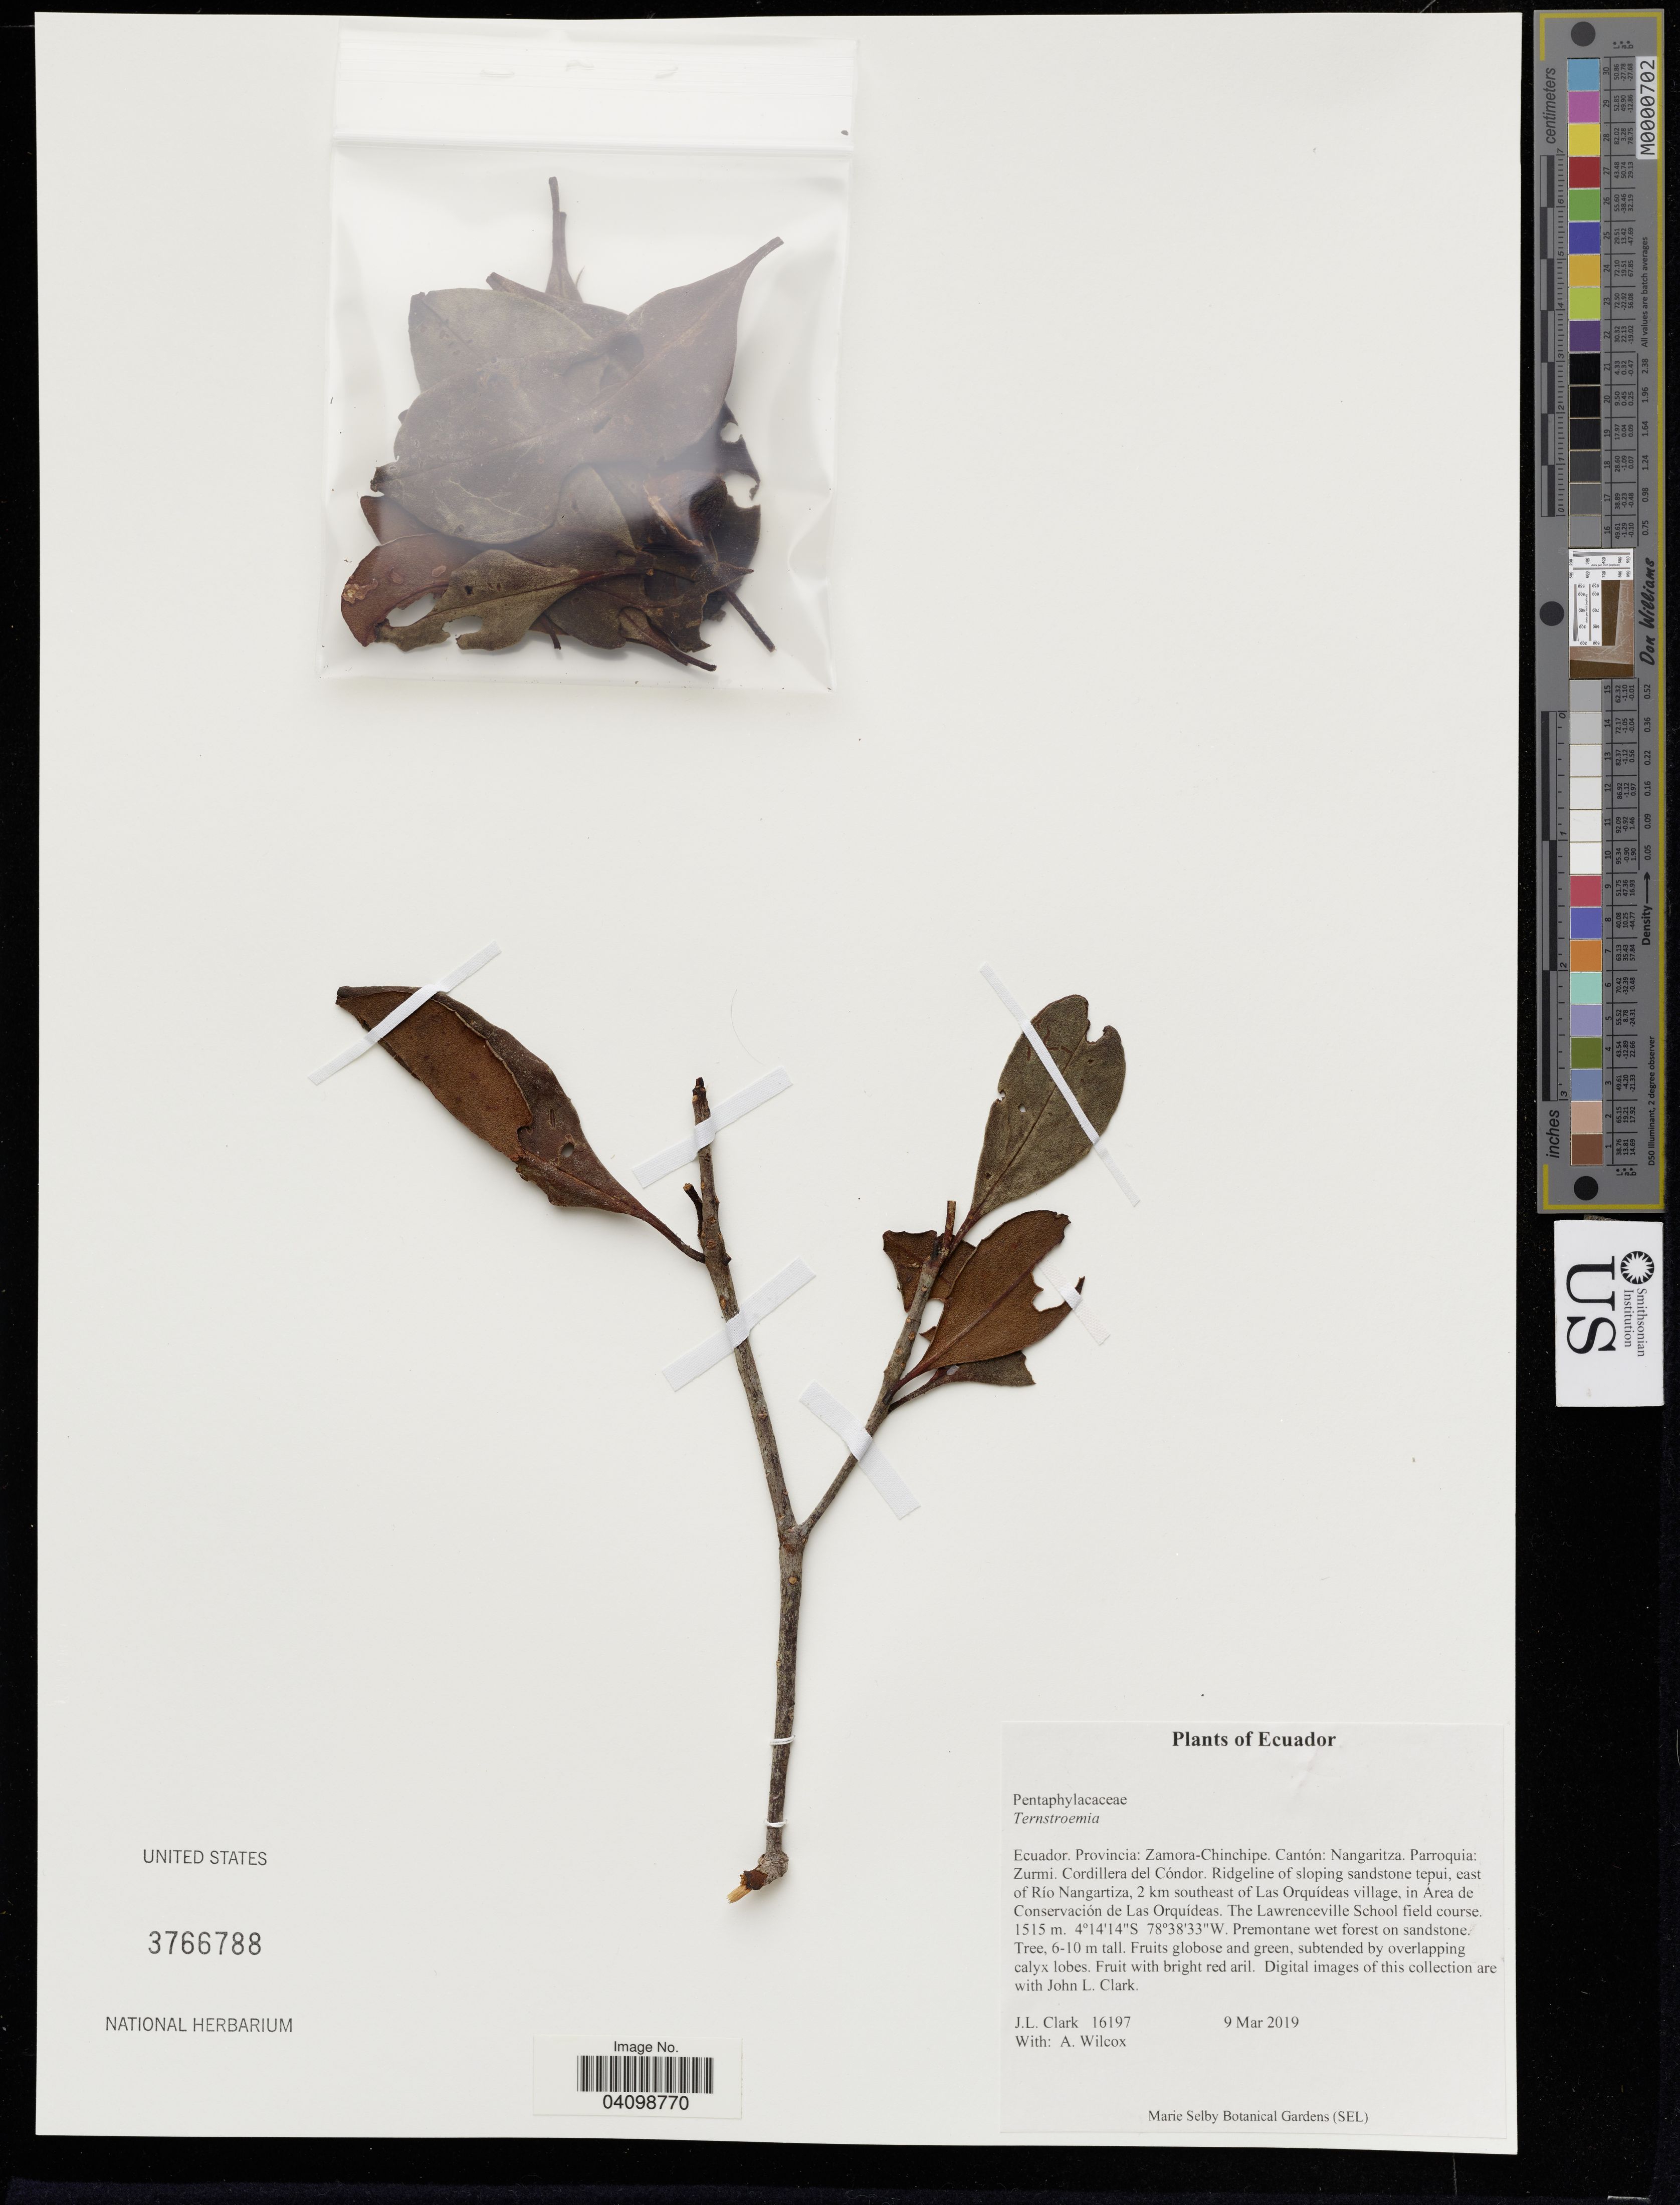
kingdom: Plantae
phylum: Tracheophyta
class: Magnoliopsida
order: Ericales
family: Pentaphylacaceae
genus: Ternstroemia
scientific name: Ternstroemia sp.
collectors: J. Clark & A. Wilcox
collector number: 16197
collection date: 2019-03-09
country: Ecuador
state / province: Zamora-Chinchipe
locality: Cantón: Nangaritza. Parroquia: Zurmi. Cordillera del Cóndor. Ridgeline of sloping sandstone tepui, east of Río Nangaritza, 2 km southeast of Las Orquídeas village, in Área de Conservación de Las Orquídeas. The Lawrencville School field course.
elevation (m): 1515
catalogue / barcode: US 3766788